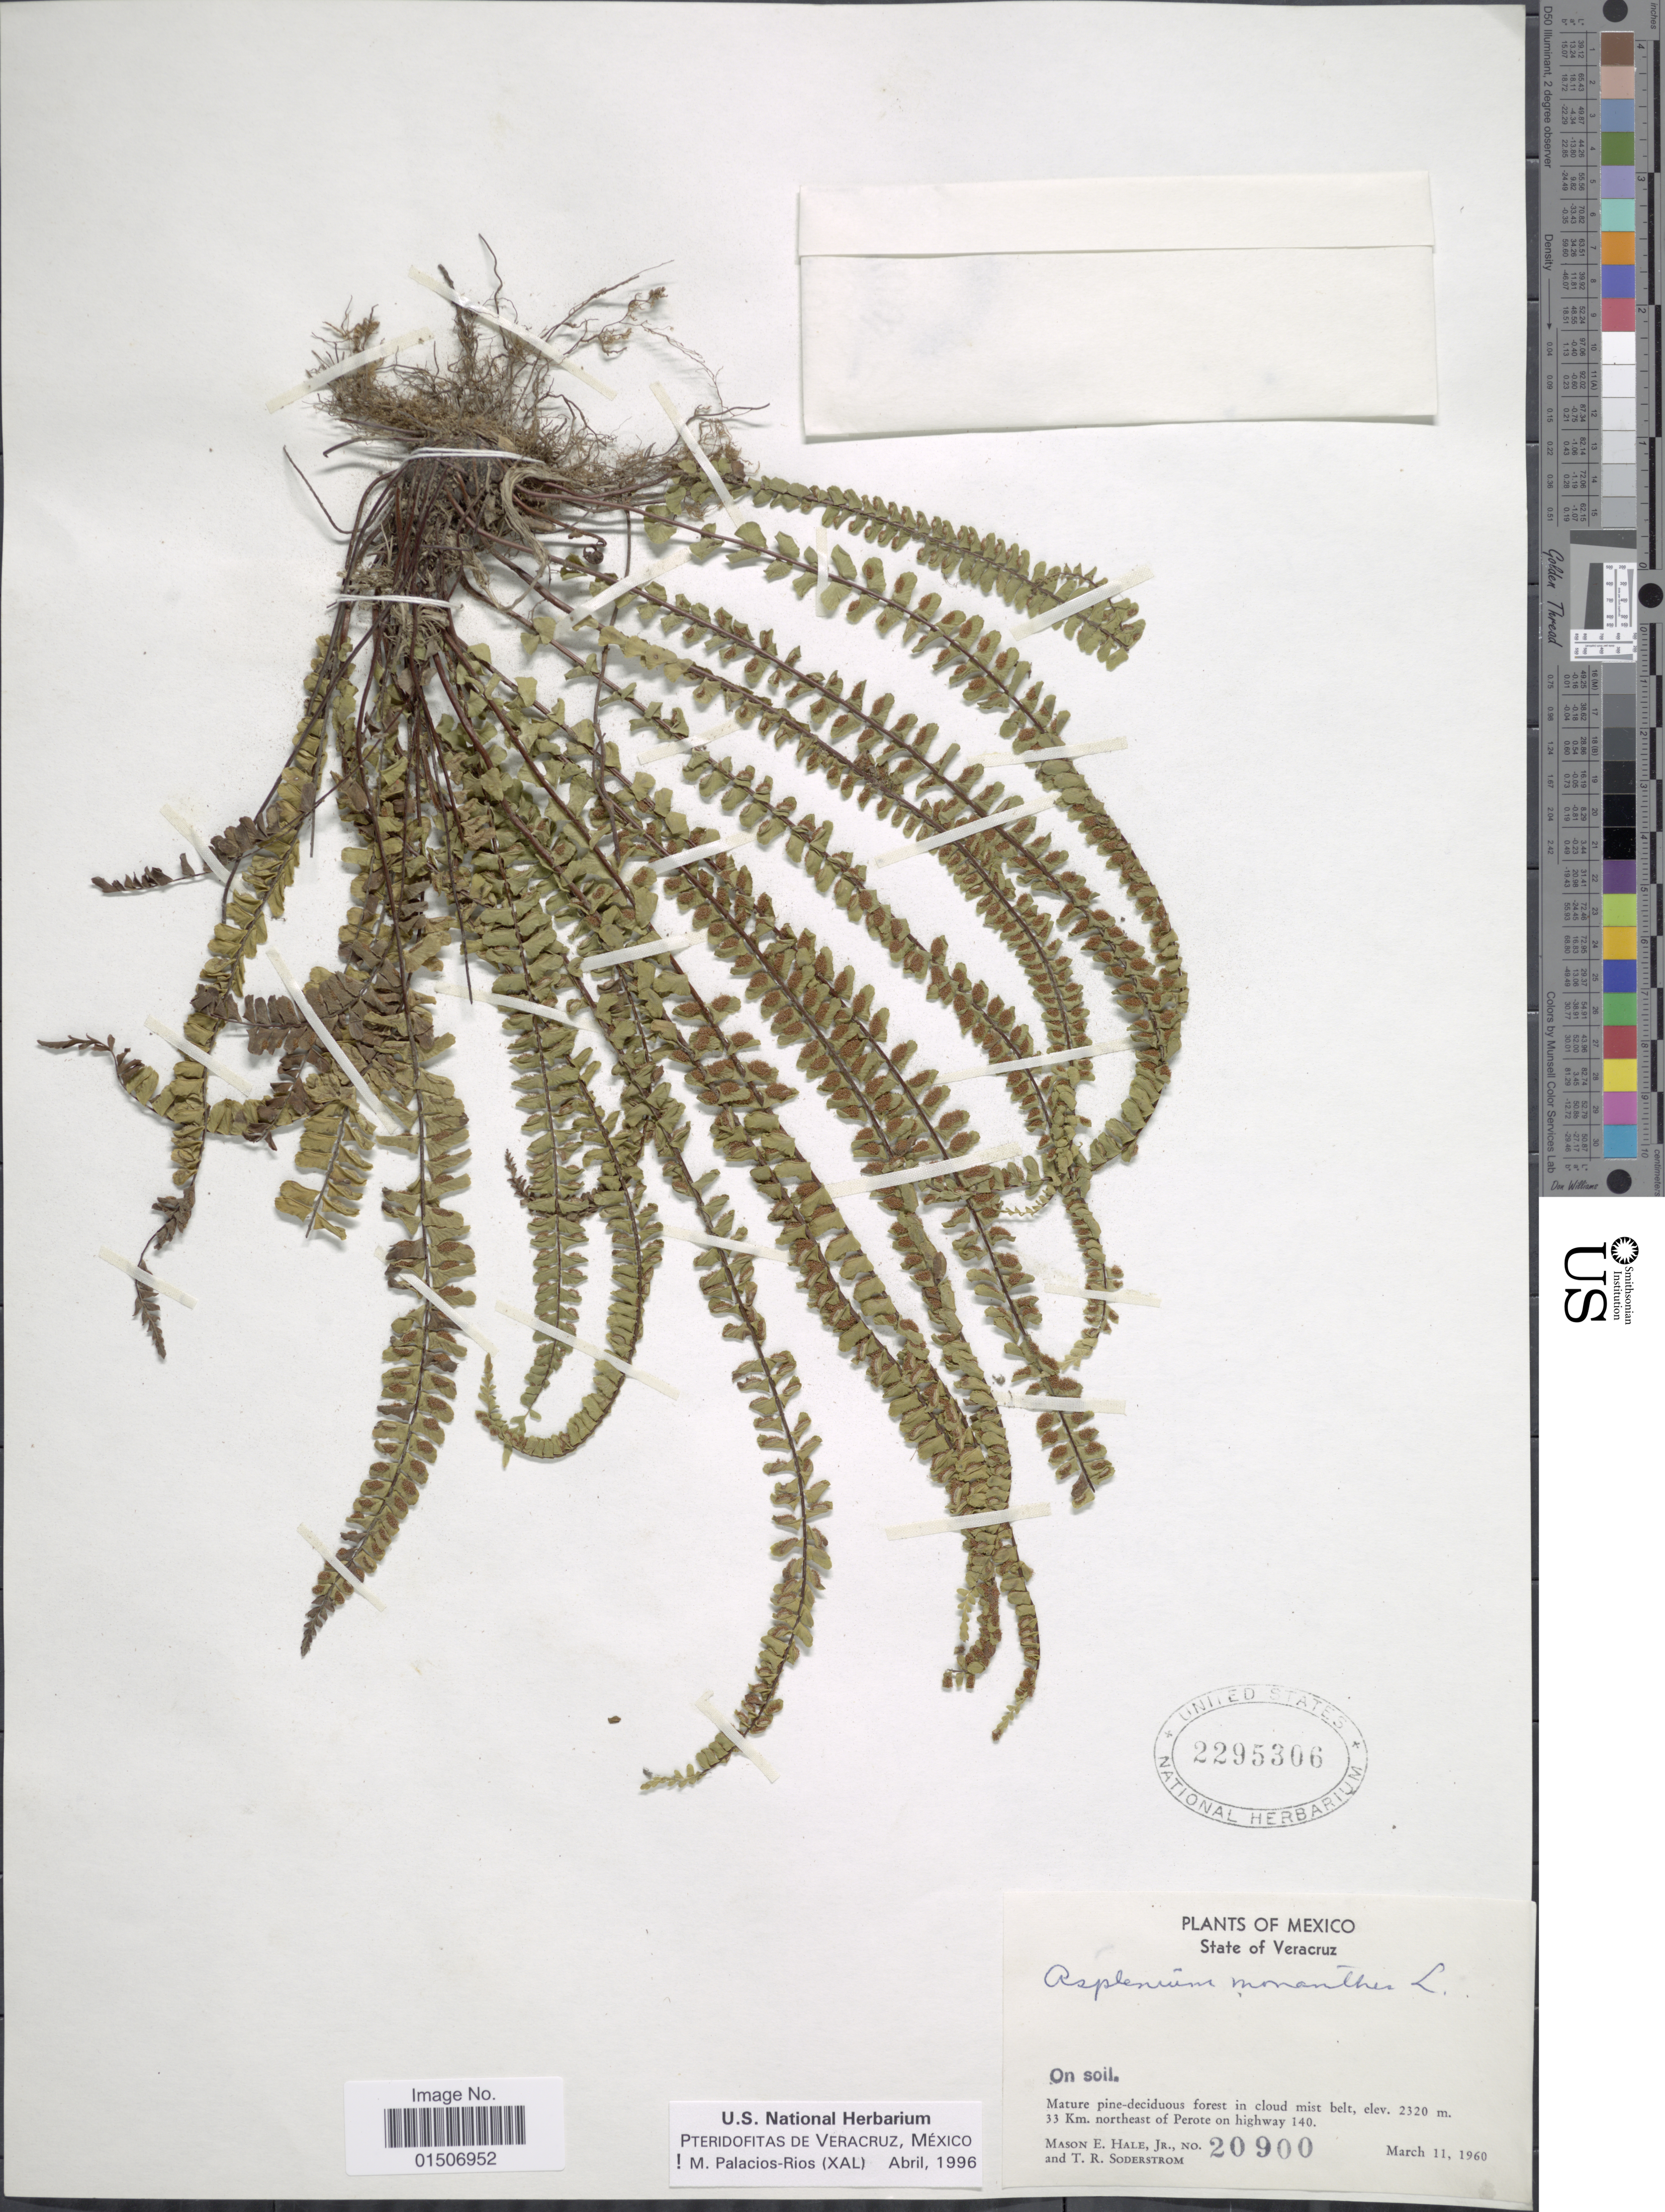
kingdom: Plantae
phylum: Tracheophyta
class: Polypodiopsida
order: Polypodiales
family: Aspleniaceae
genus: Asplenium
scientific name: Asplenium monanthes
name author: L.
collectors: M. Hale & T. R. Soderstrom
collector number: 20900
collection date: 1960-03-11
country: Mexico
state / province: Veracruz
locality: State of Veracruz, On soil, Mature pine-deciduous forest in cloud mist belt, 33 Km. northeast of Perote on highway 140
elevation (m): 2320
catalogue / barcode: US 2295306